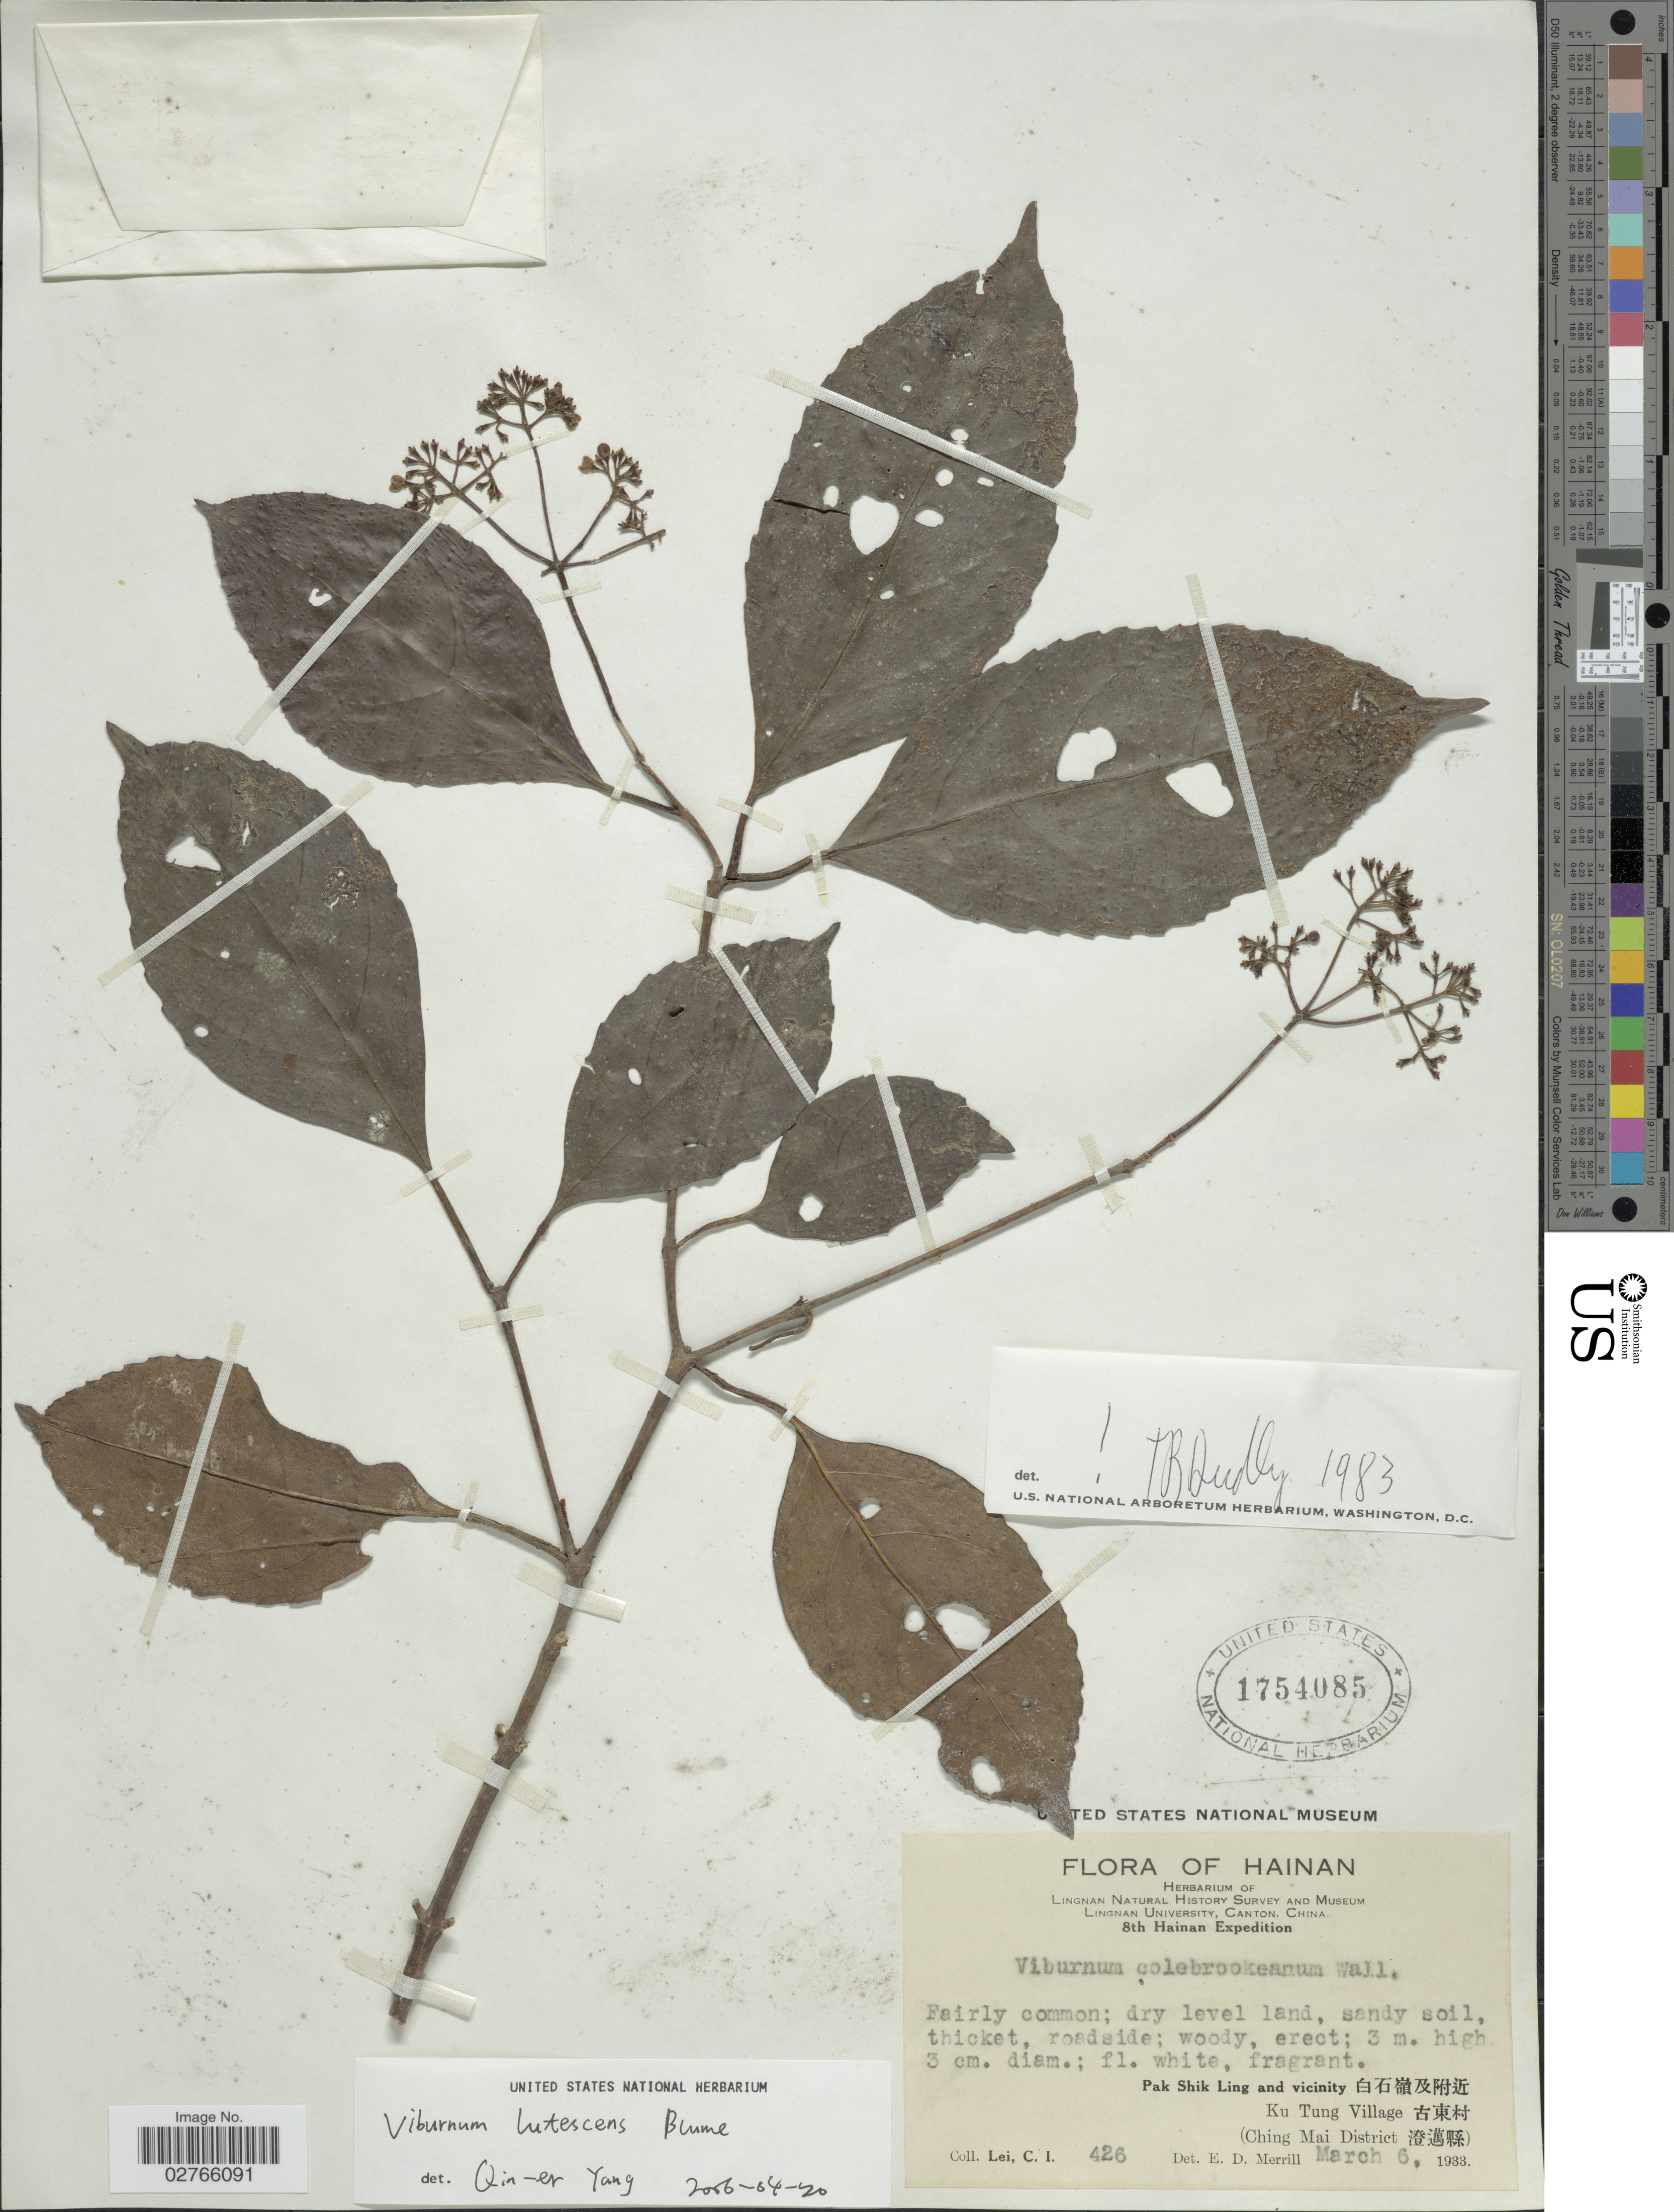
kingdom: Plantae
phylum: Tracheophyta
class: Magnoliopsida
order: Dipsacales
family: Viburnaceae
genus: Viburnum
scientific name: Viburnum lutescens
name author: Blume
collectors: C. I. Lei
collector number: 426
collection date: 1933-03-06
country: China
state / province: Hainan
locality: Pak Shik Ling and vicinity, Ku Tung Village, (Ching Mai District).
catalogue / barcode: US 1754085